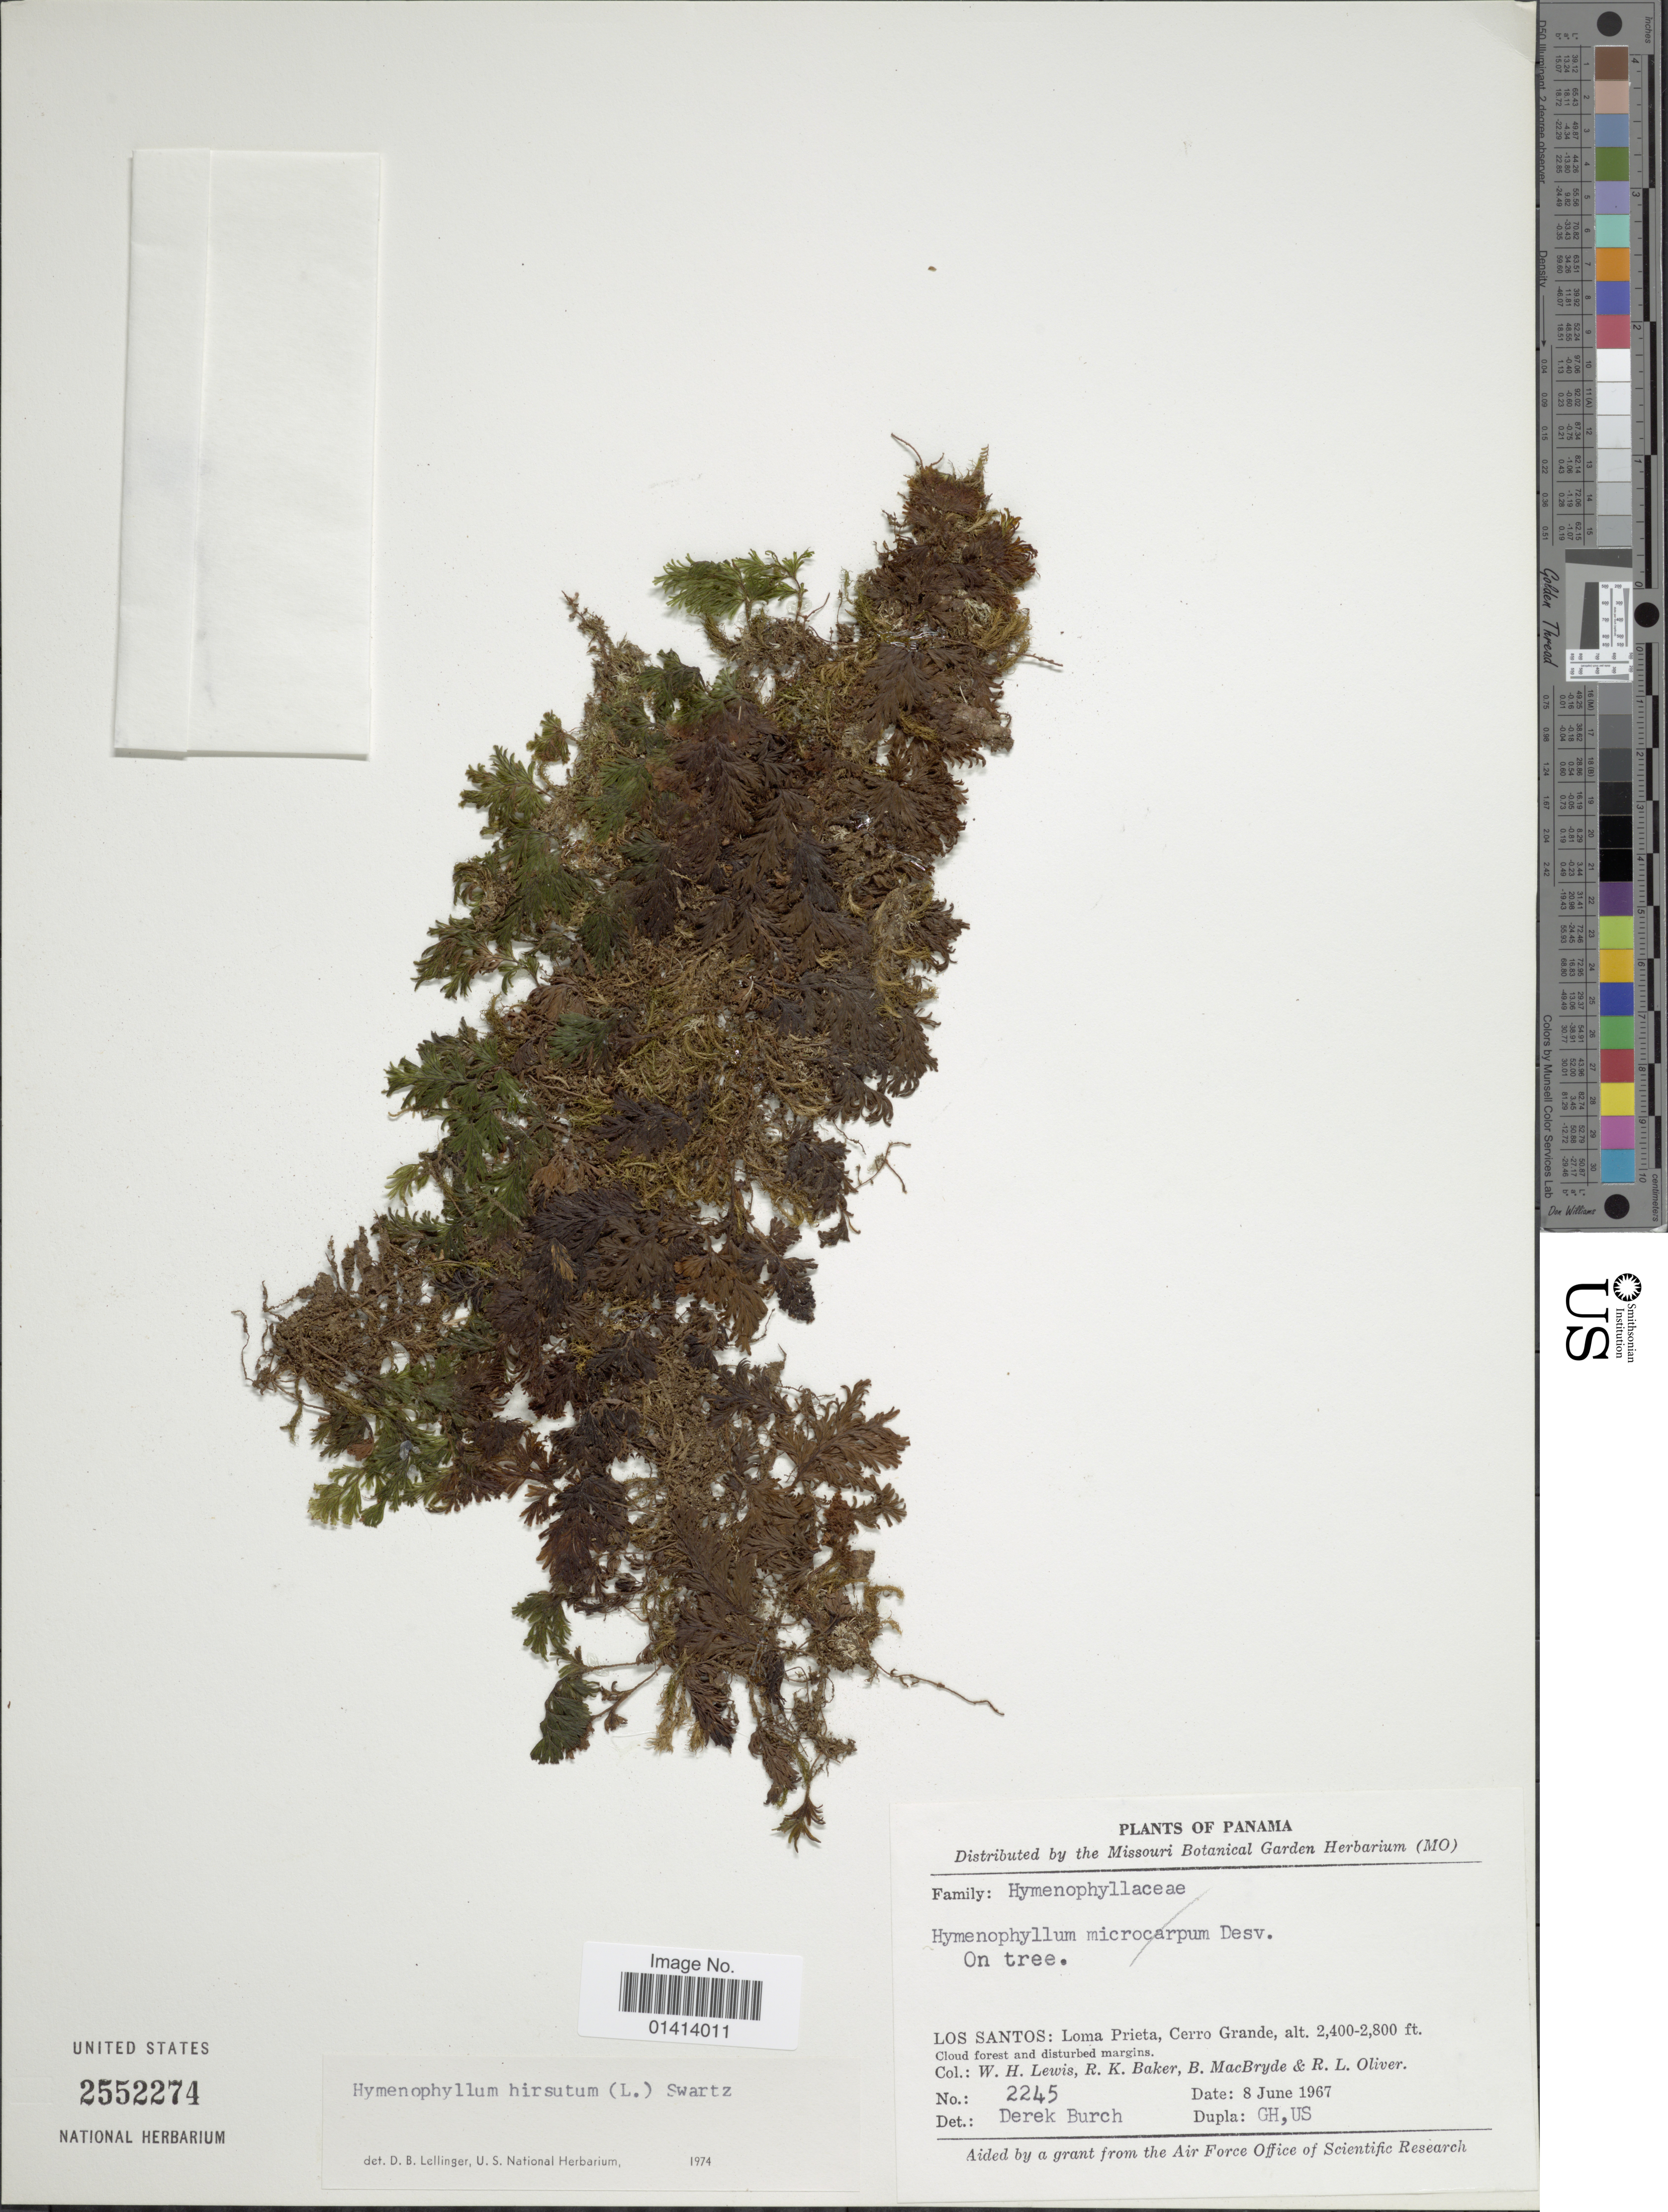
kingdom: Plantae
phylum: Tracheophyta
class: Polypodiopsida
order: Hymenophyllales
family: Hymenophyllaceae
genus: Hymenophyllum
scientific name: Hymenophyllum hirsutum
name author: (L.) Sw.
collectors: W. H. Lewis, R. K. Baker, B. MacBryde & R. Oliver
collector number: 2245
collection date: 1967-06-08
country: Panama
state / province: Los Santos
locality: Loma Prieta, Cerro Grande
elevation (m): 732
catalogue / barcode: US 2552274